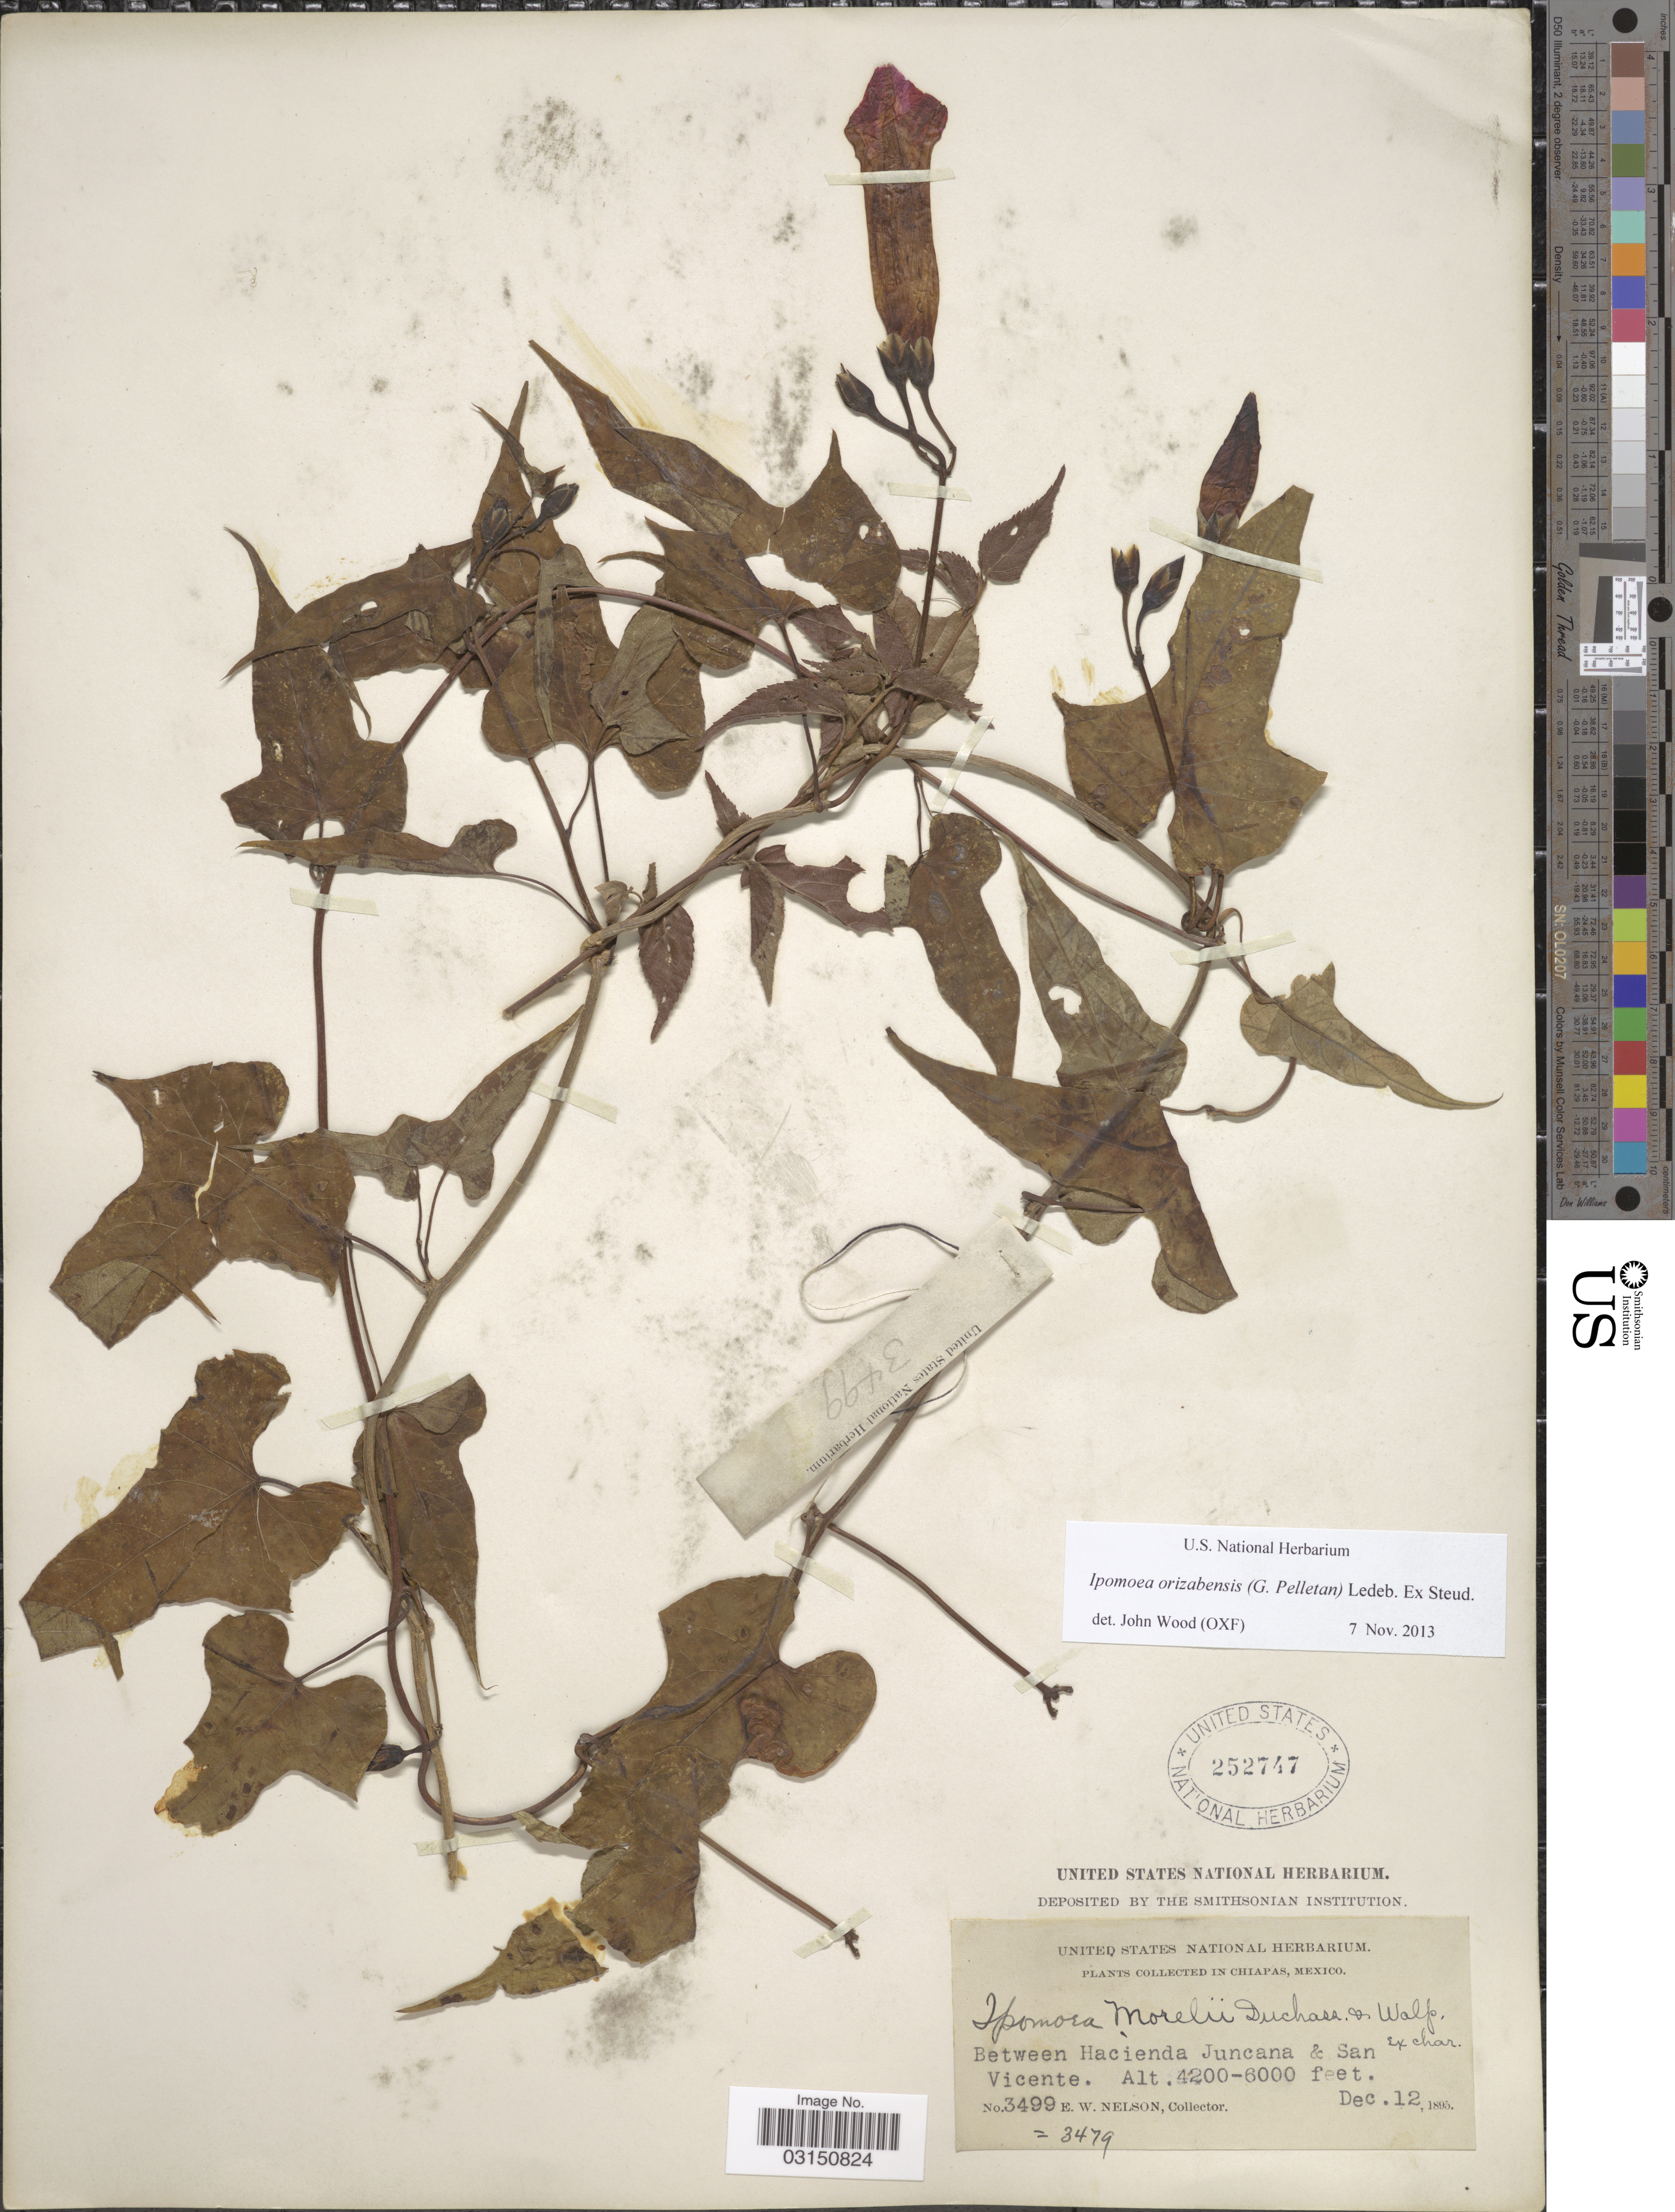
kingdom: Plantae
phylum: Tracheophyta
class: Magnoliopsida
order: Solanales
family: Convolvulaceae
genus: Ipomoea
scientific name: Ipomoea orizabensis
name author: (G. Pelletan) Ledeb. ex Steud.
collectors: E. W. Nelson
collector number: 3499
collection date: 1895-12-12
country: Mexico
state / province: Chiapas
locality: Between Hacienda Juncana & San Vicente.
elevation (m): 1280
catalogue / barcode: US 252747